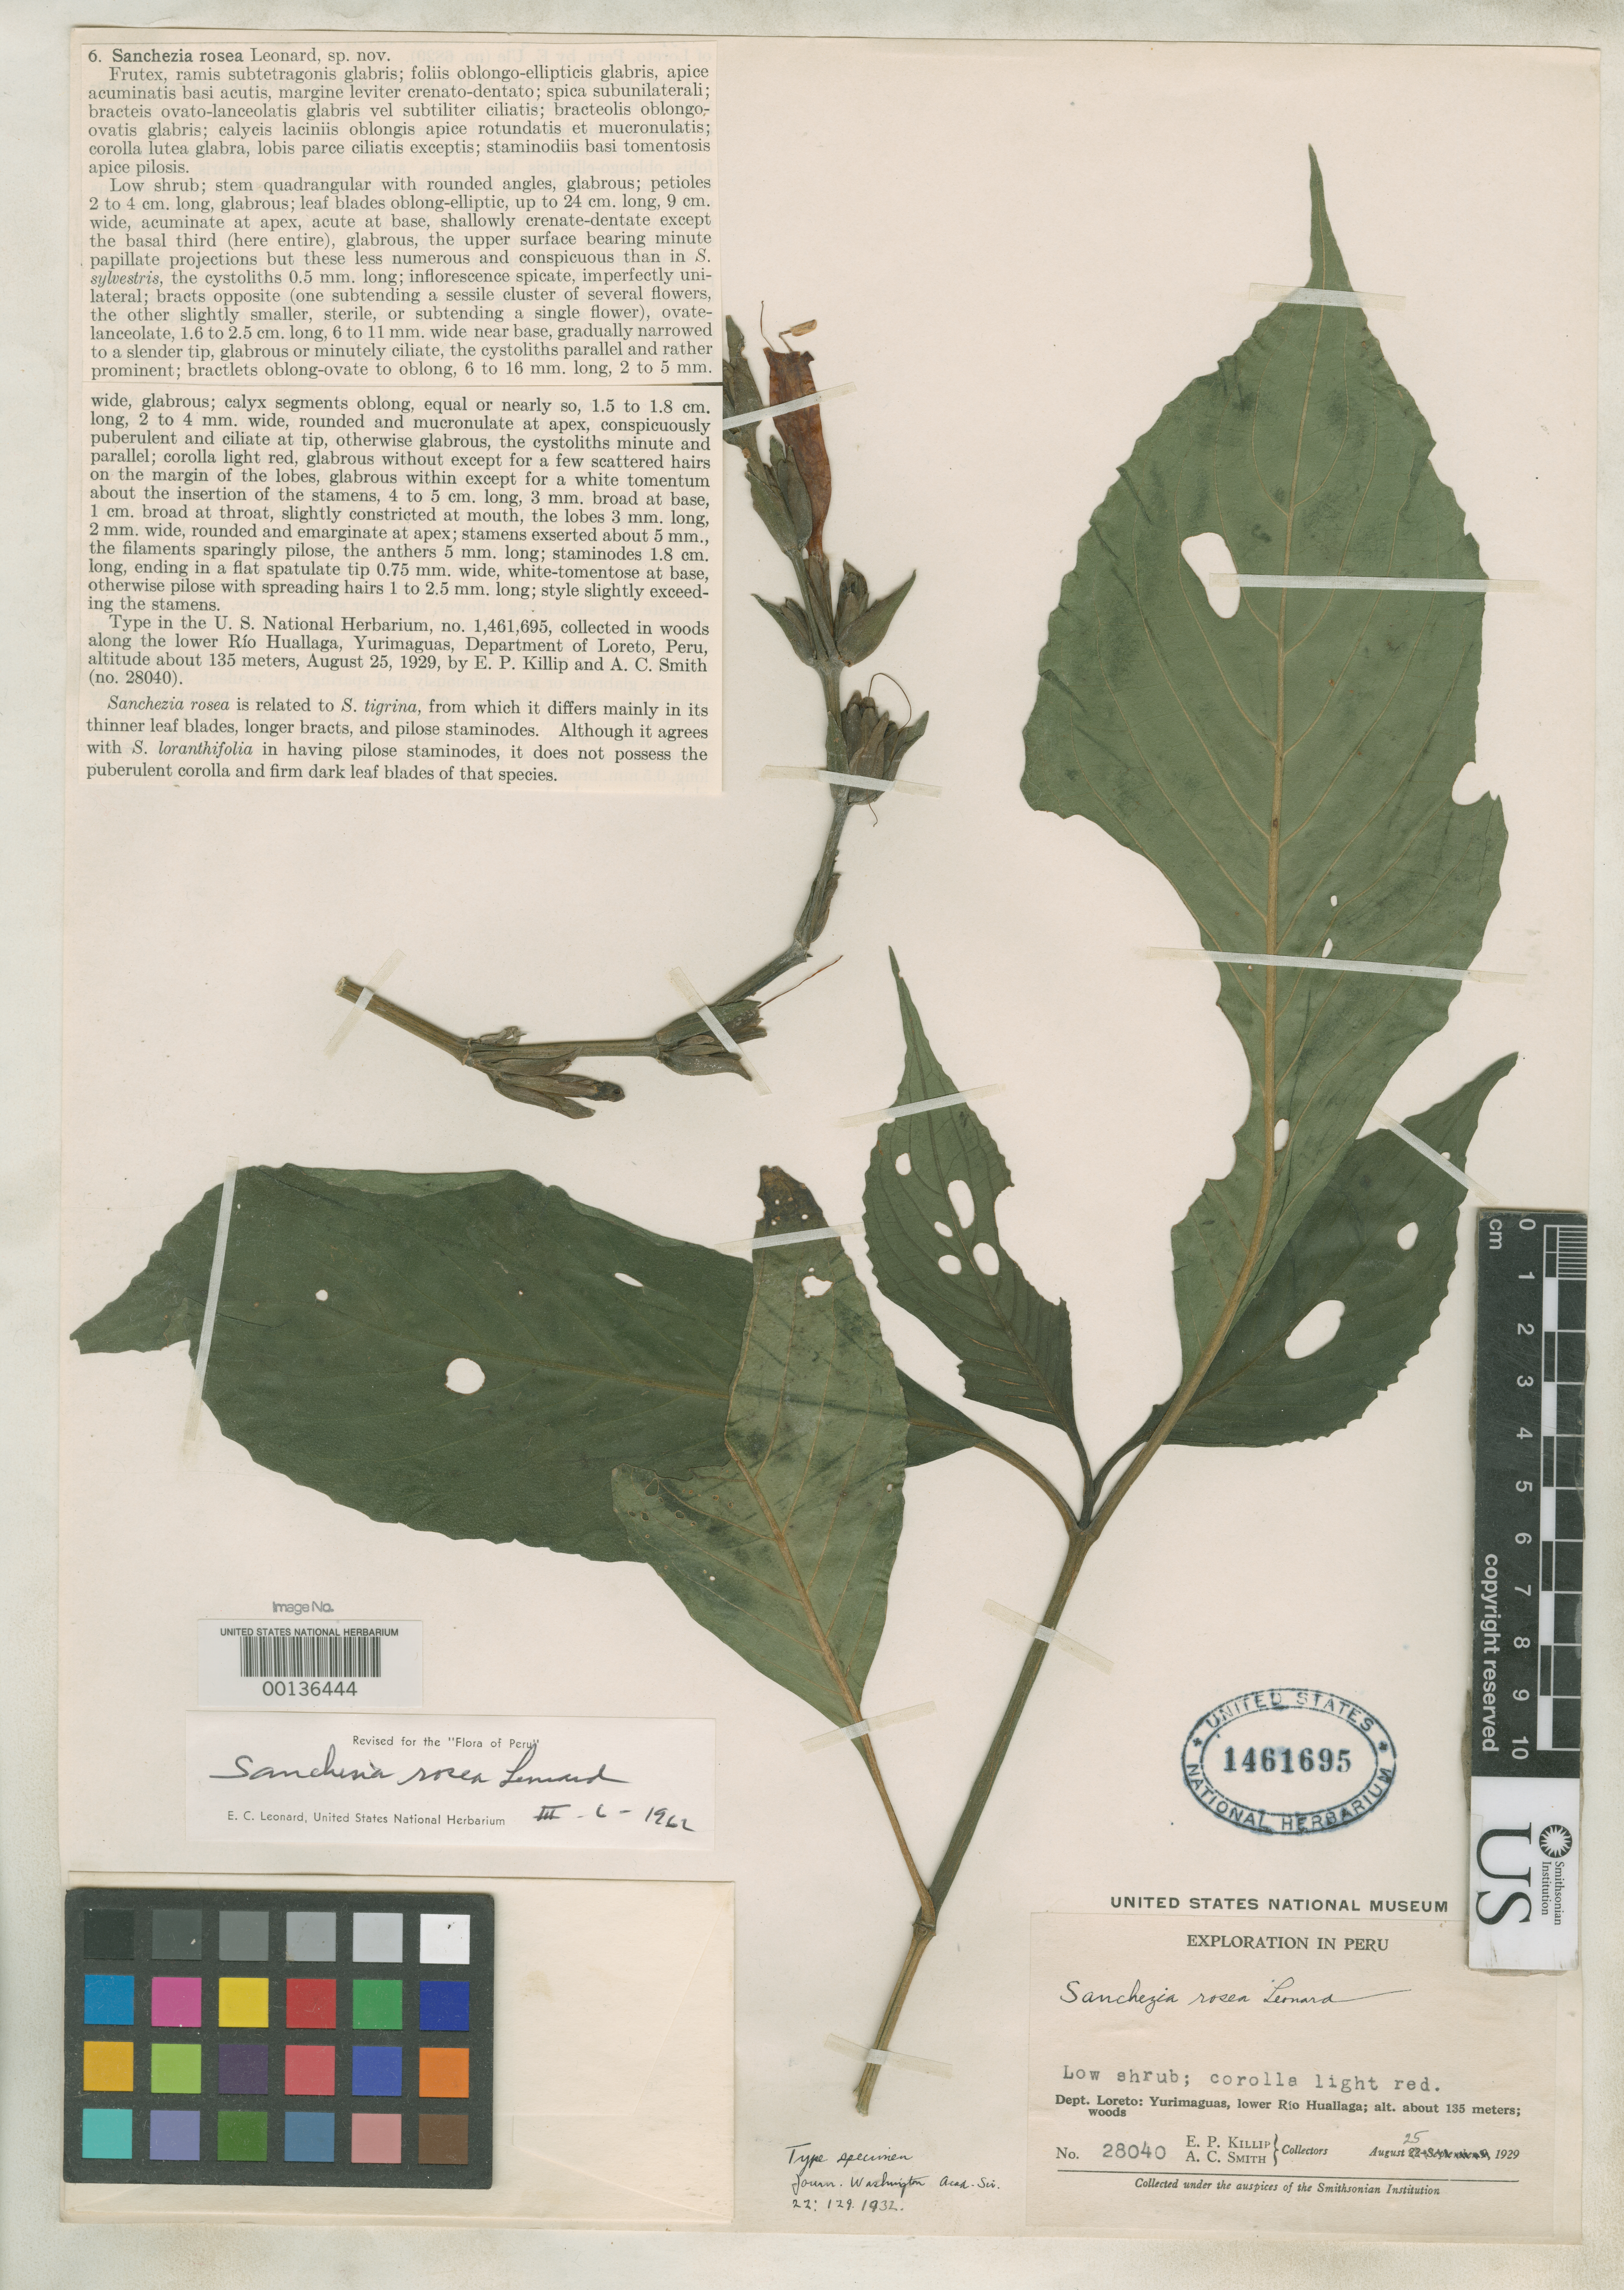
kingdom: Plantae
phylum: Tracheophyta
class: Magnoliopsida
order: Lamiales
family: Acanthaceae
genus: Sanchezia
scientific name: Sanchezia rosea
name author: Leonard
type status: Holotype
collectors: E. P. Killip & A. C. Smith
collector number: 28040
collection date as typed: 25 Aug 1929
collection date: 1929-08-25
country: Peru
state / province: Loreto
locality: Lower Rio Huallaga, Yurimaguas.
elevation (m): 135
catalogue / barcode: US 1461695